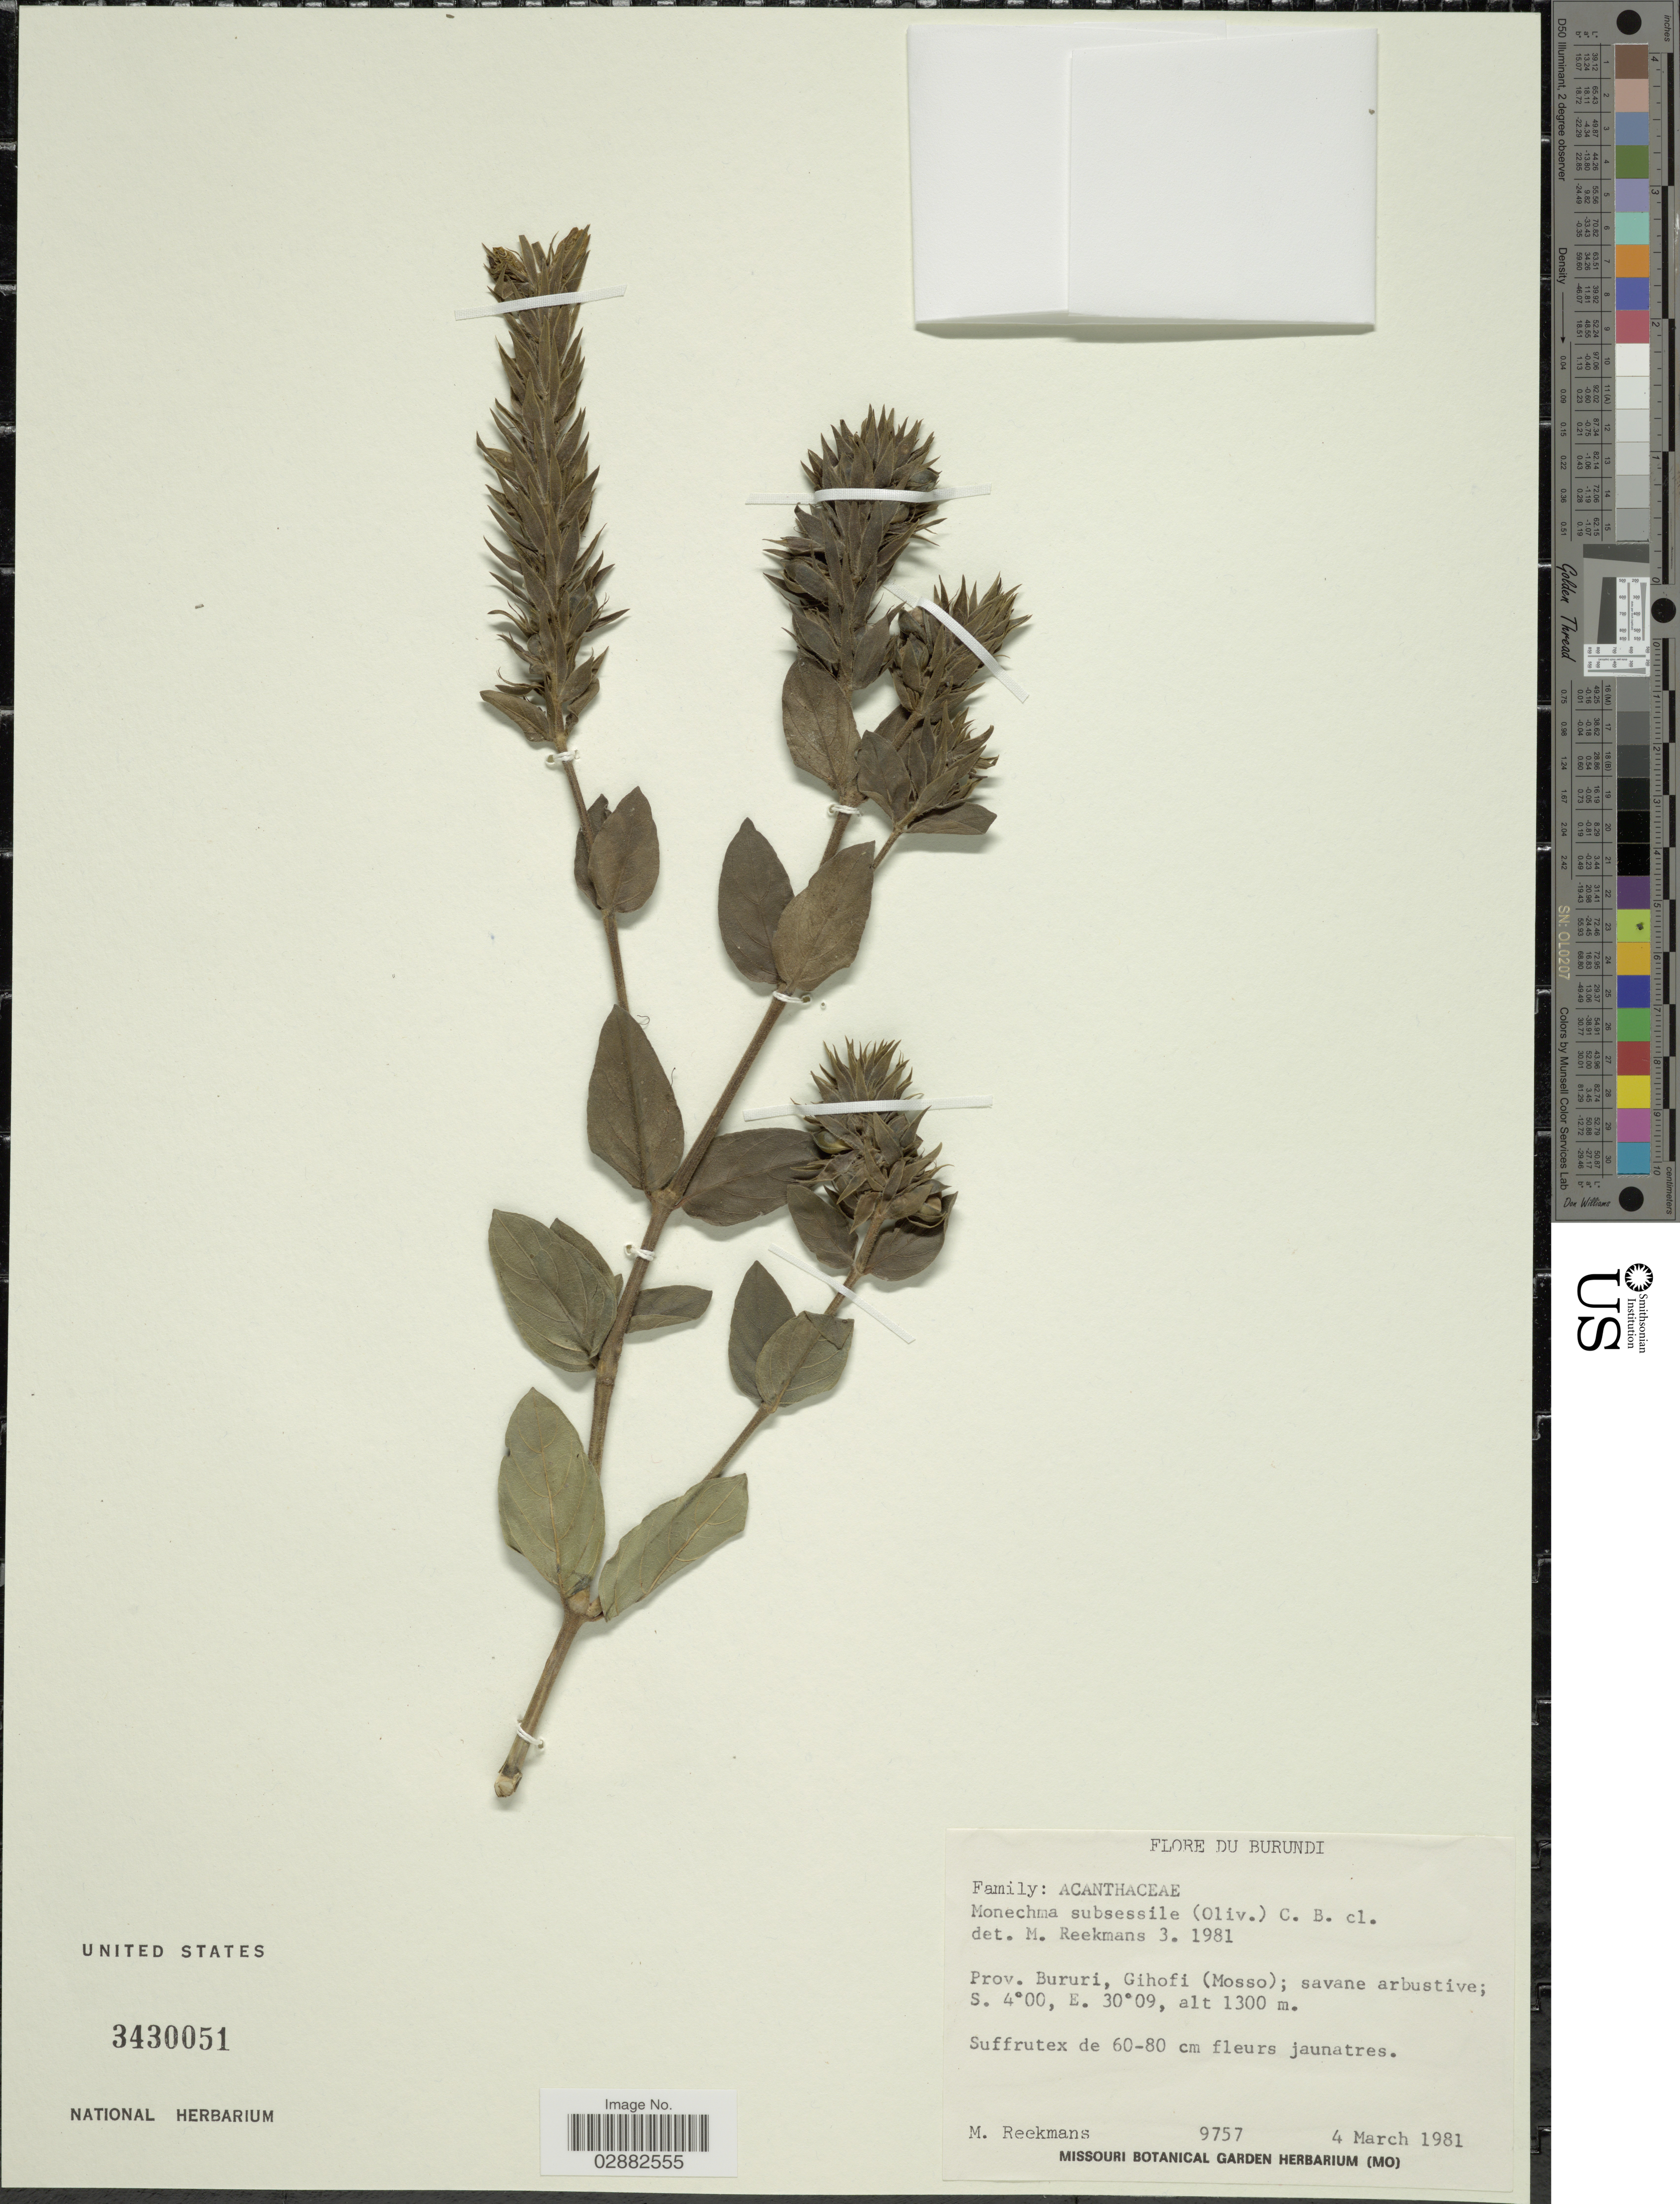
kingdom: Plantae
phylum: Tracheophyta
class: Magnoliopsida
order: Lamiales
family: Acanthaceae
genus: Justicia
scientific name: Justicia subsessilis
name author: Oliv.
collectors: M. Reekmans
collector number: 9757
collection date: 1981-03-04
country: Burundi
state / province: Bururi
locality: Gihofi (Mosso).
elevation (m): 1300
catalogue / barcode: US 3430051